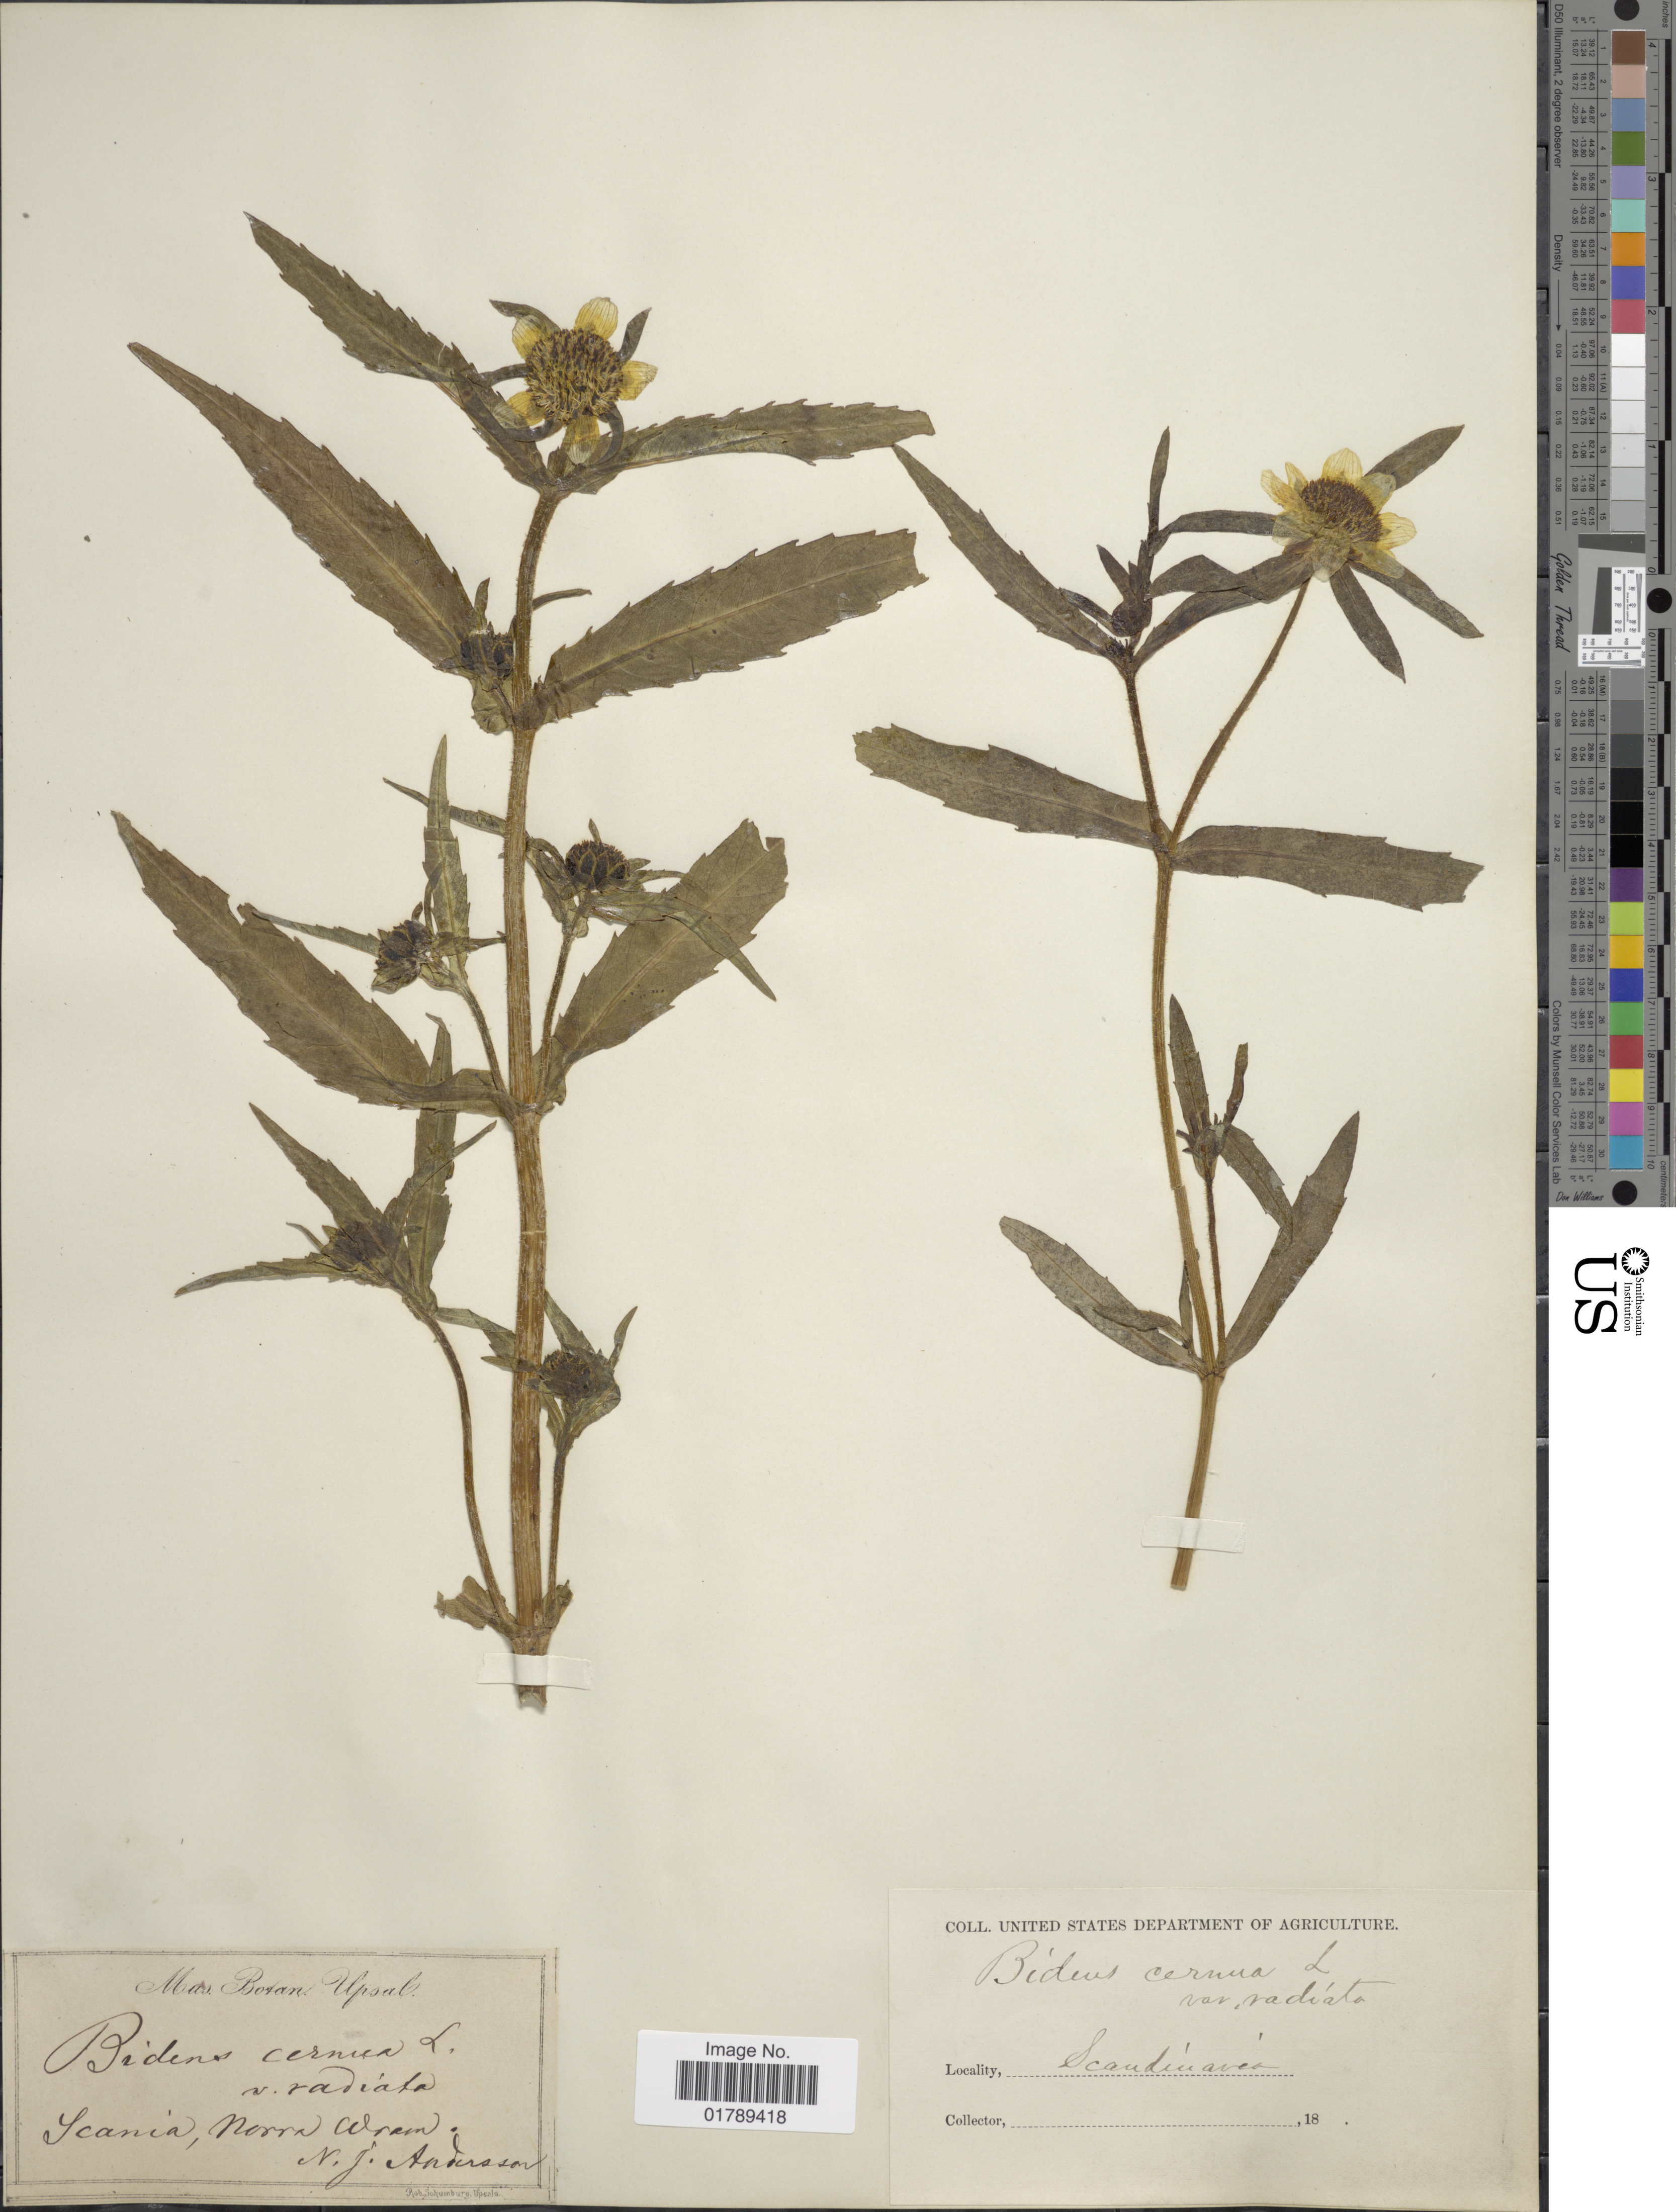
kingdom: Plantae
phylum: Tracheophyta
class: Magnoliopsida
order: Asterales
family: Asteraceae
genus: Bidens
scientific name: Bidens cernua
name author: L.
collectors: N. J. Andersson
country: Sweden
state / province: Skåne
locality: Norra Wram [Norra Vram]